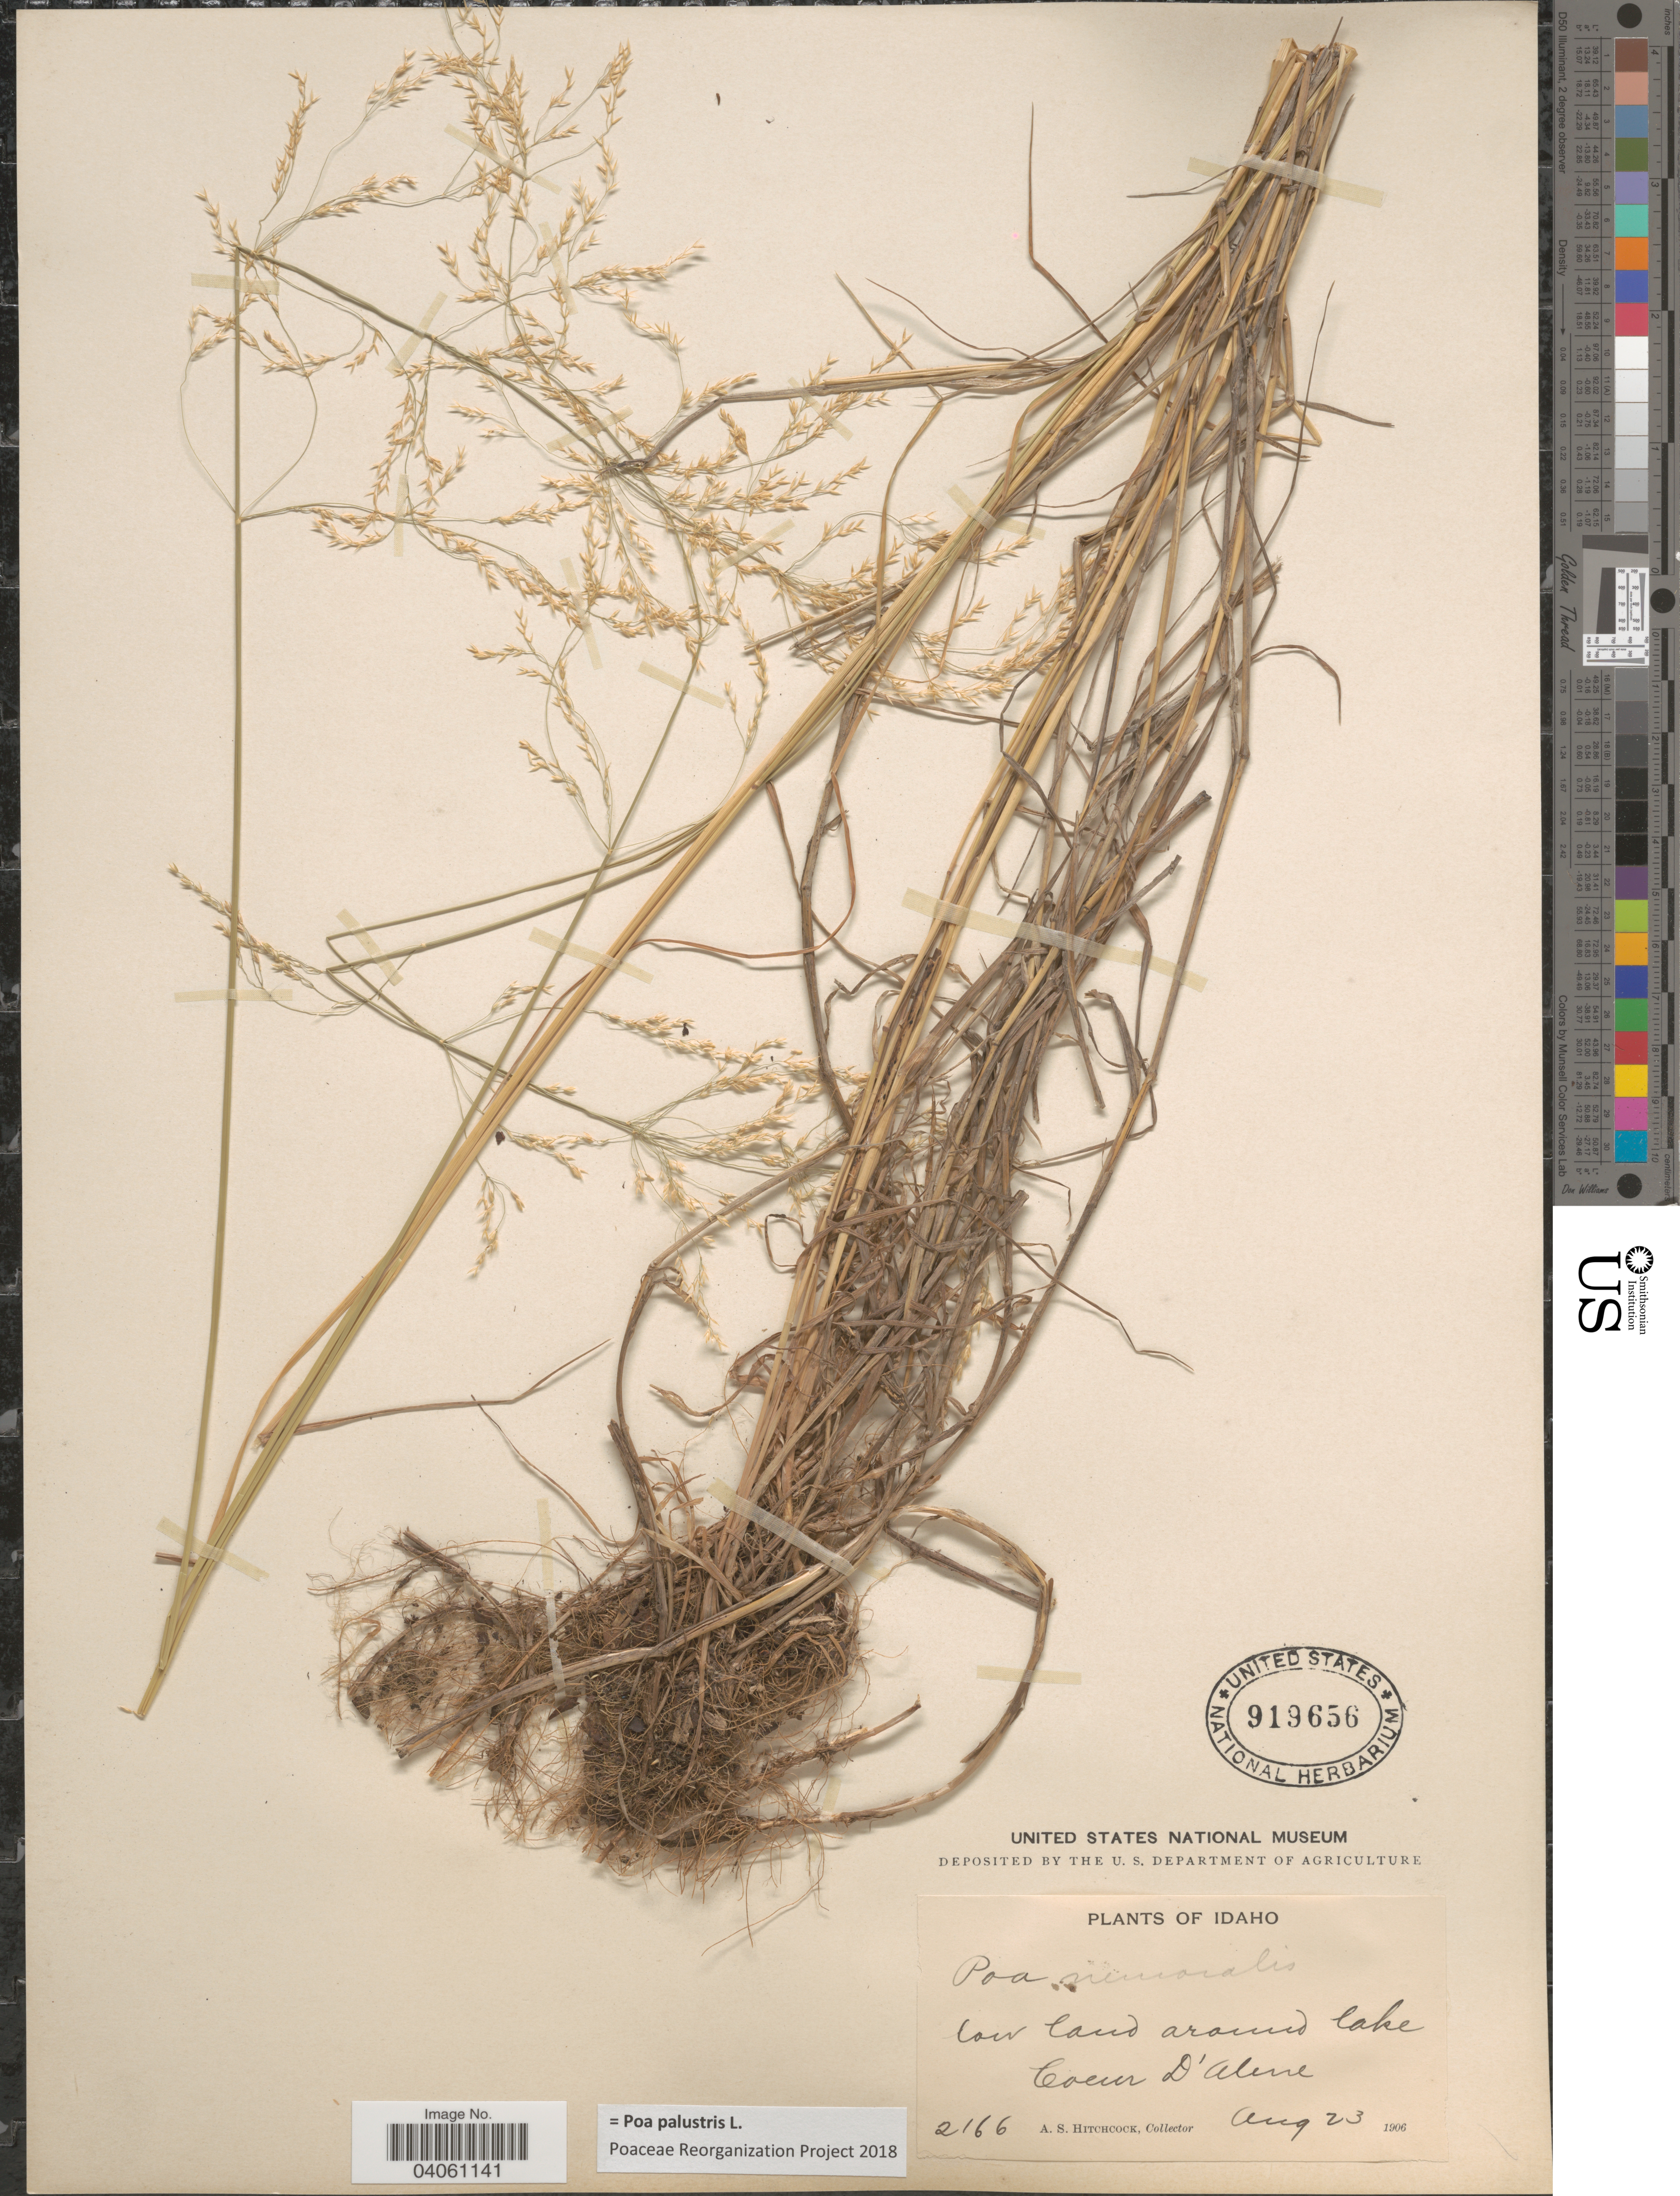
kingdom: Plantae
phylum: Tracheophyta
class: Liliopsida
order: Poales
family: Poaceae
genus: Poa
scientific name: Poa palustris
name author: L.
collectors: A. S. Hitchcock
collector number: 2166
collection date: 1906-08-23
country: United States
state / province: Idaho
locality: Low land around lake, Coeur D'Alene.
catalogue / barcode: US 919656